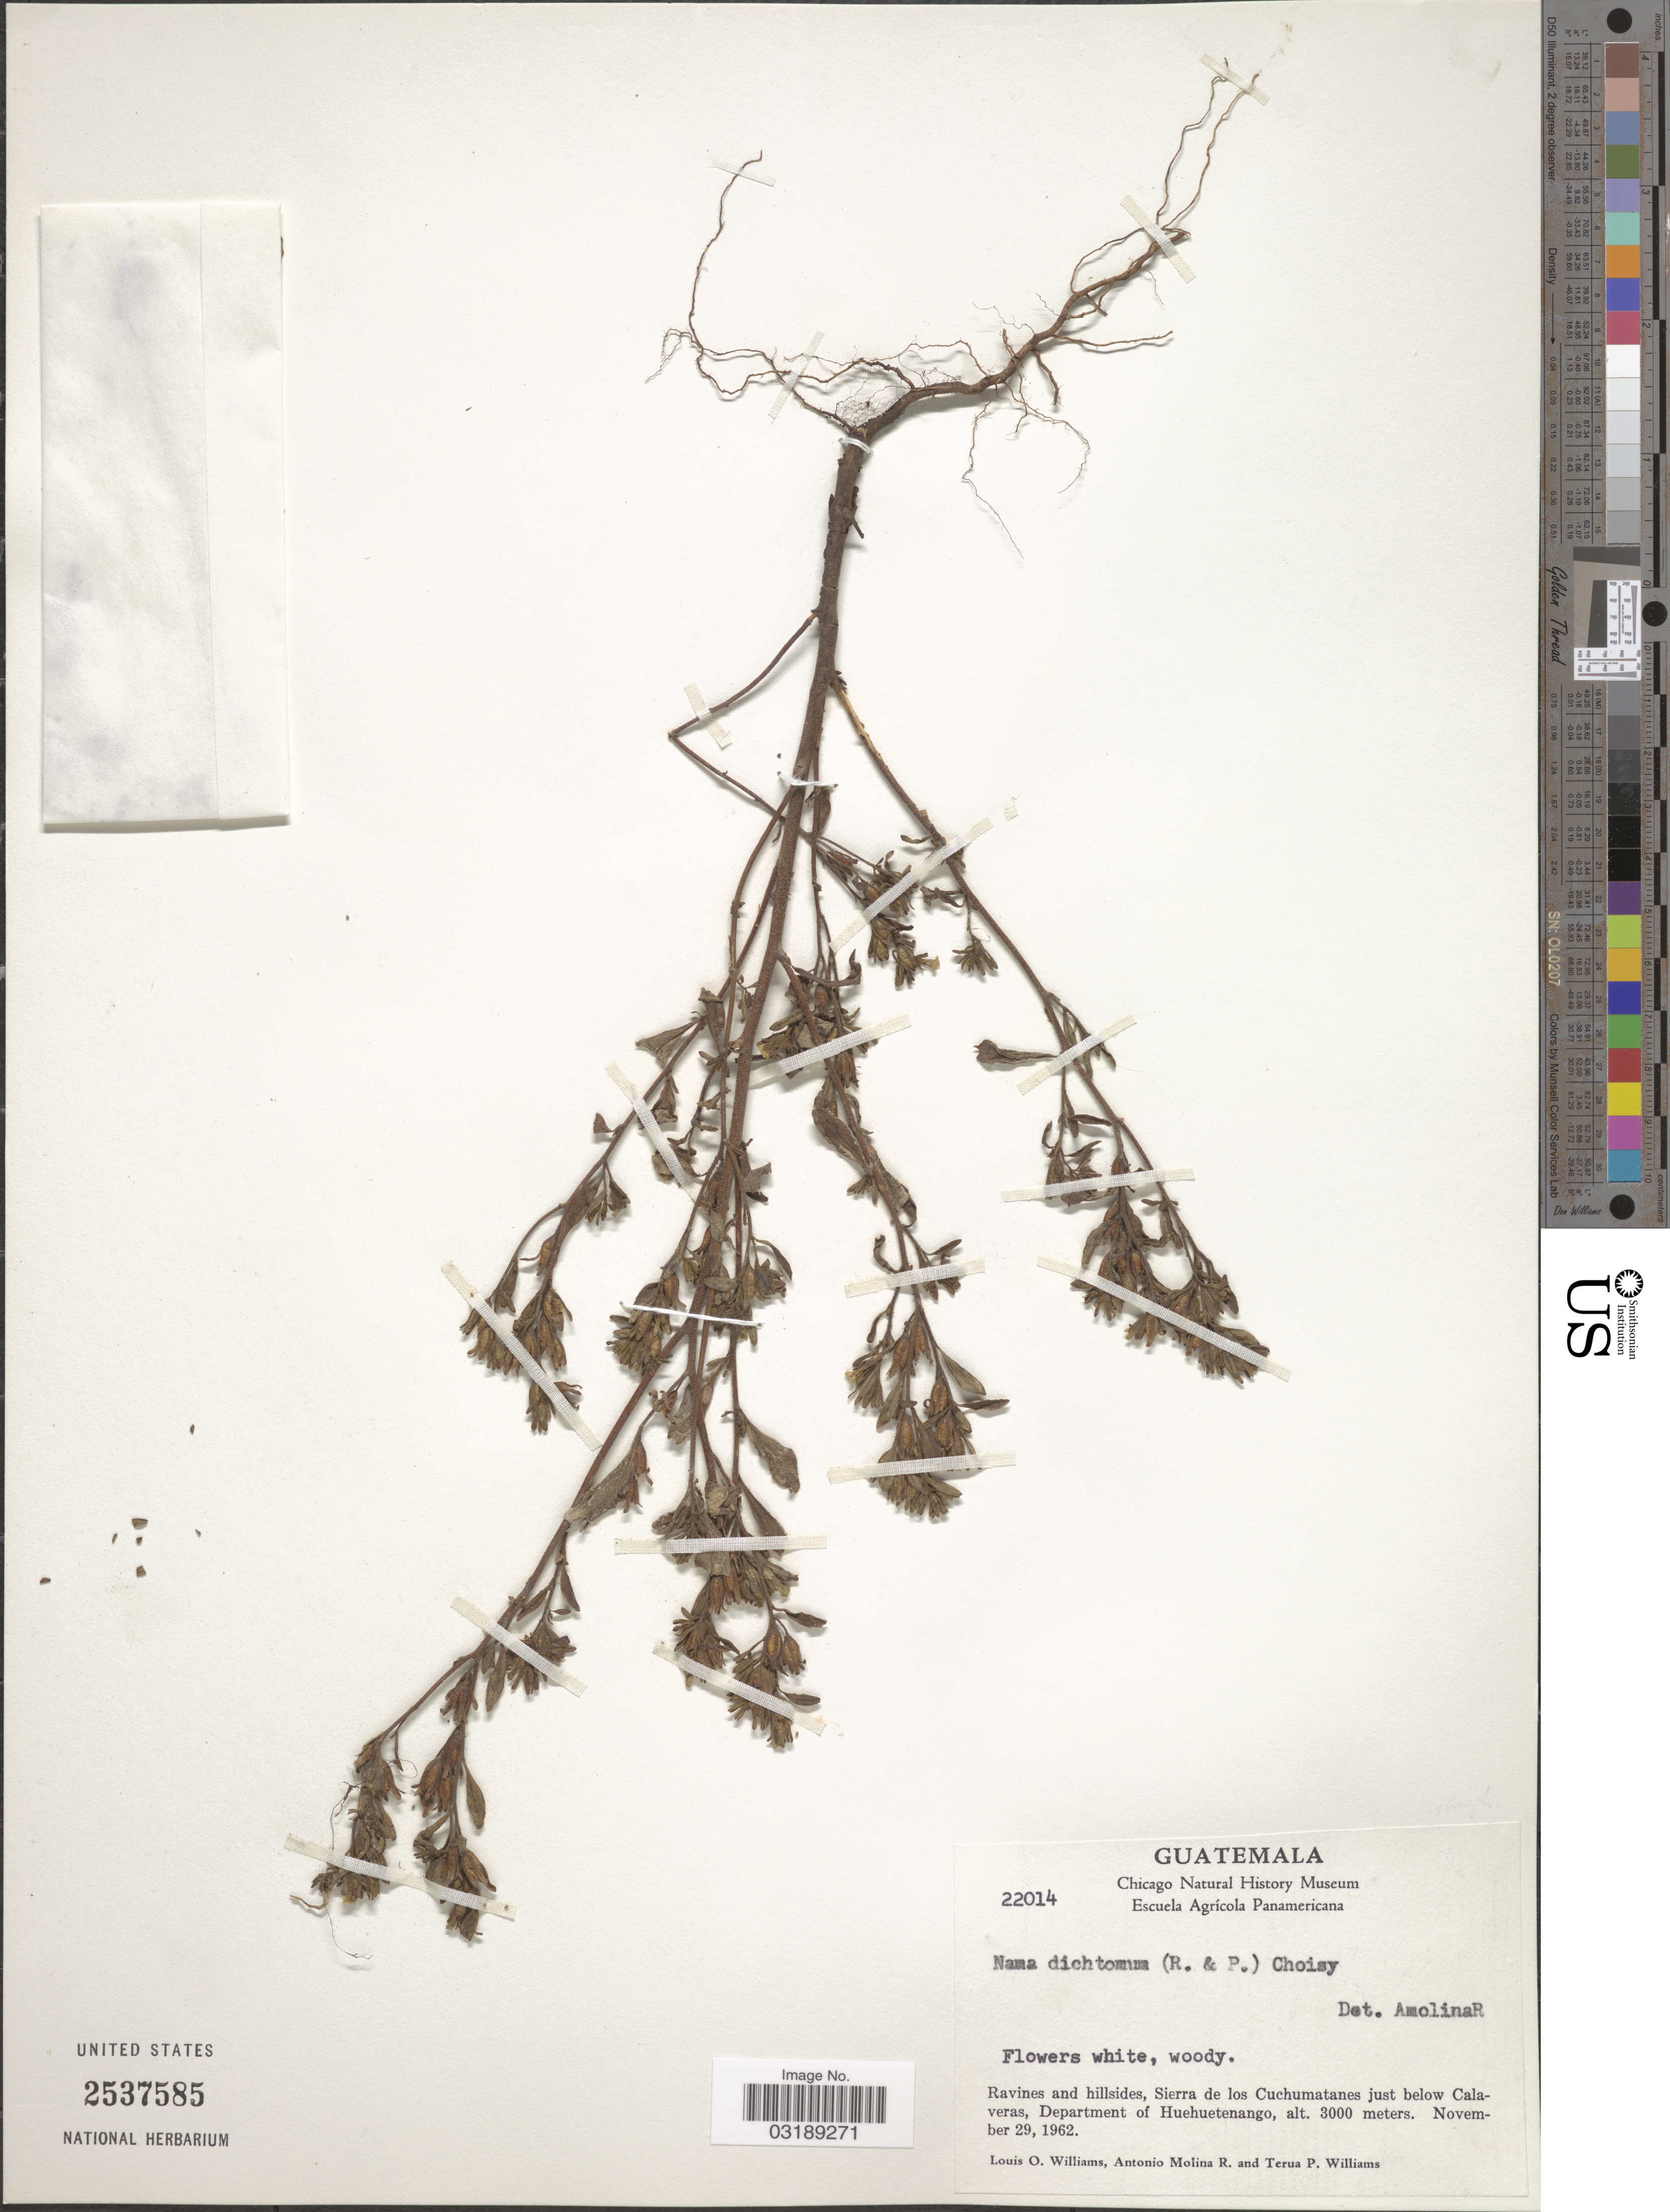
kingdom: Plantae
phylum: Tracheophyta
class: Magnoliopsida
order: Boraginales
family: Namaceae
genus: Nama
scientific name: Nama dichotoma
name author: (Ruiz & Pav.) Choisy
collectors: L. O. Williams, A. Molina R. & T. Williams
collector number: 22014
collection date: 1962-11-29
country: Guatemala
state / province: Huehuetenango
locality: Ravines and hillsides, Sierra de los Cuchumatanes just below Calaveras, Department of Huehuetenango.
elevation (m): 3000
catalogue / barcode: US 2537585